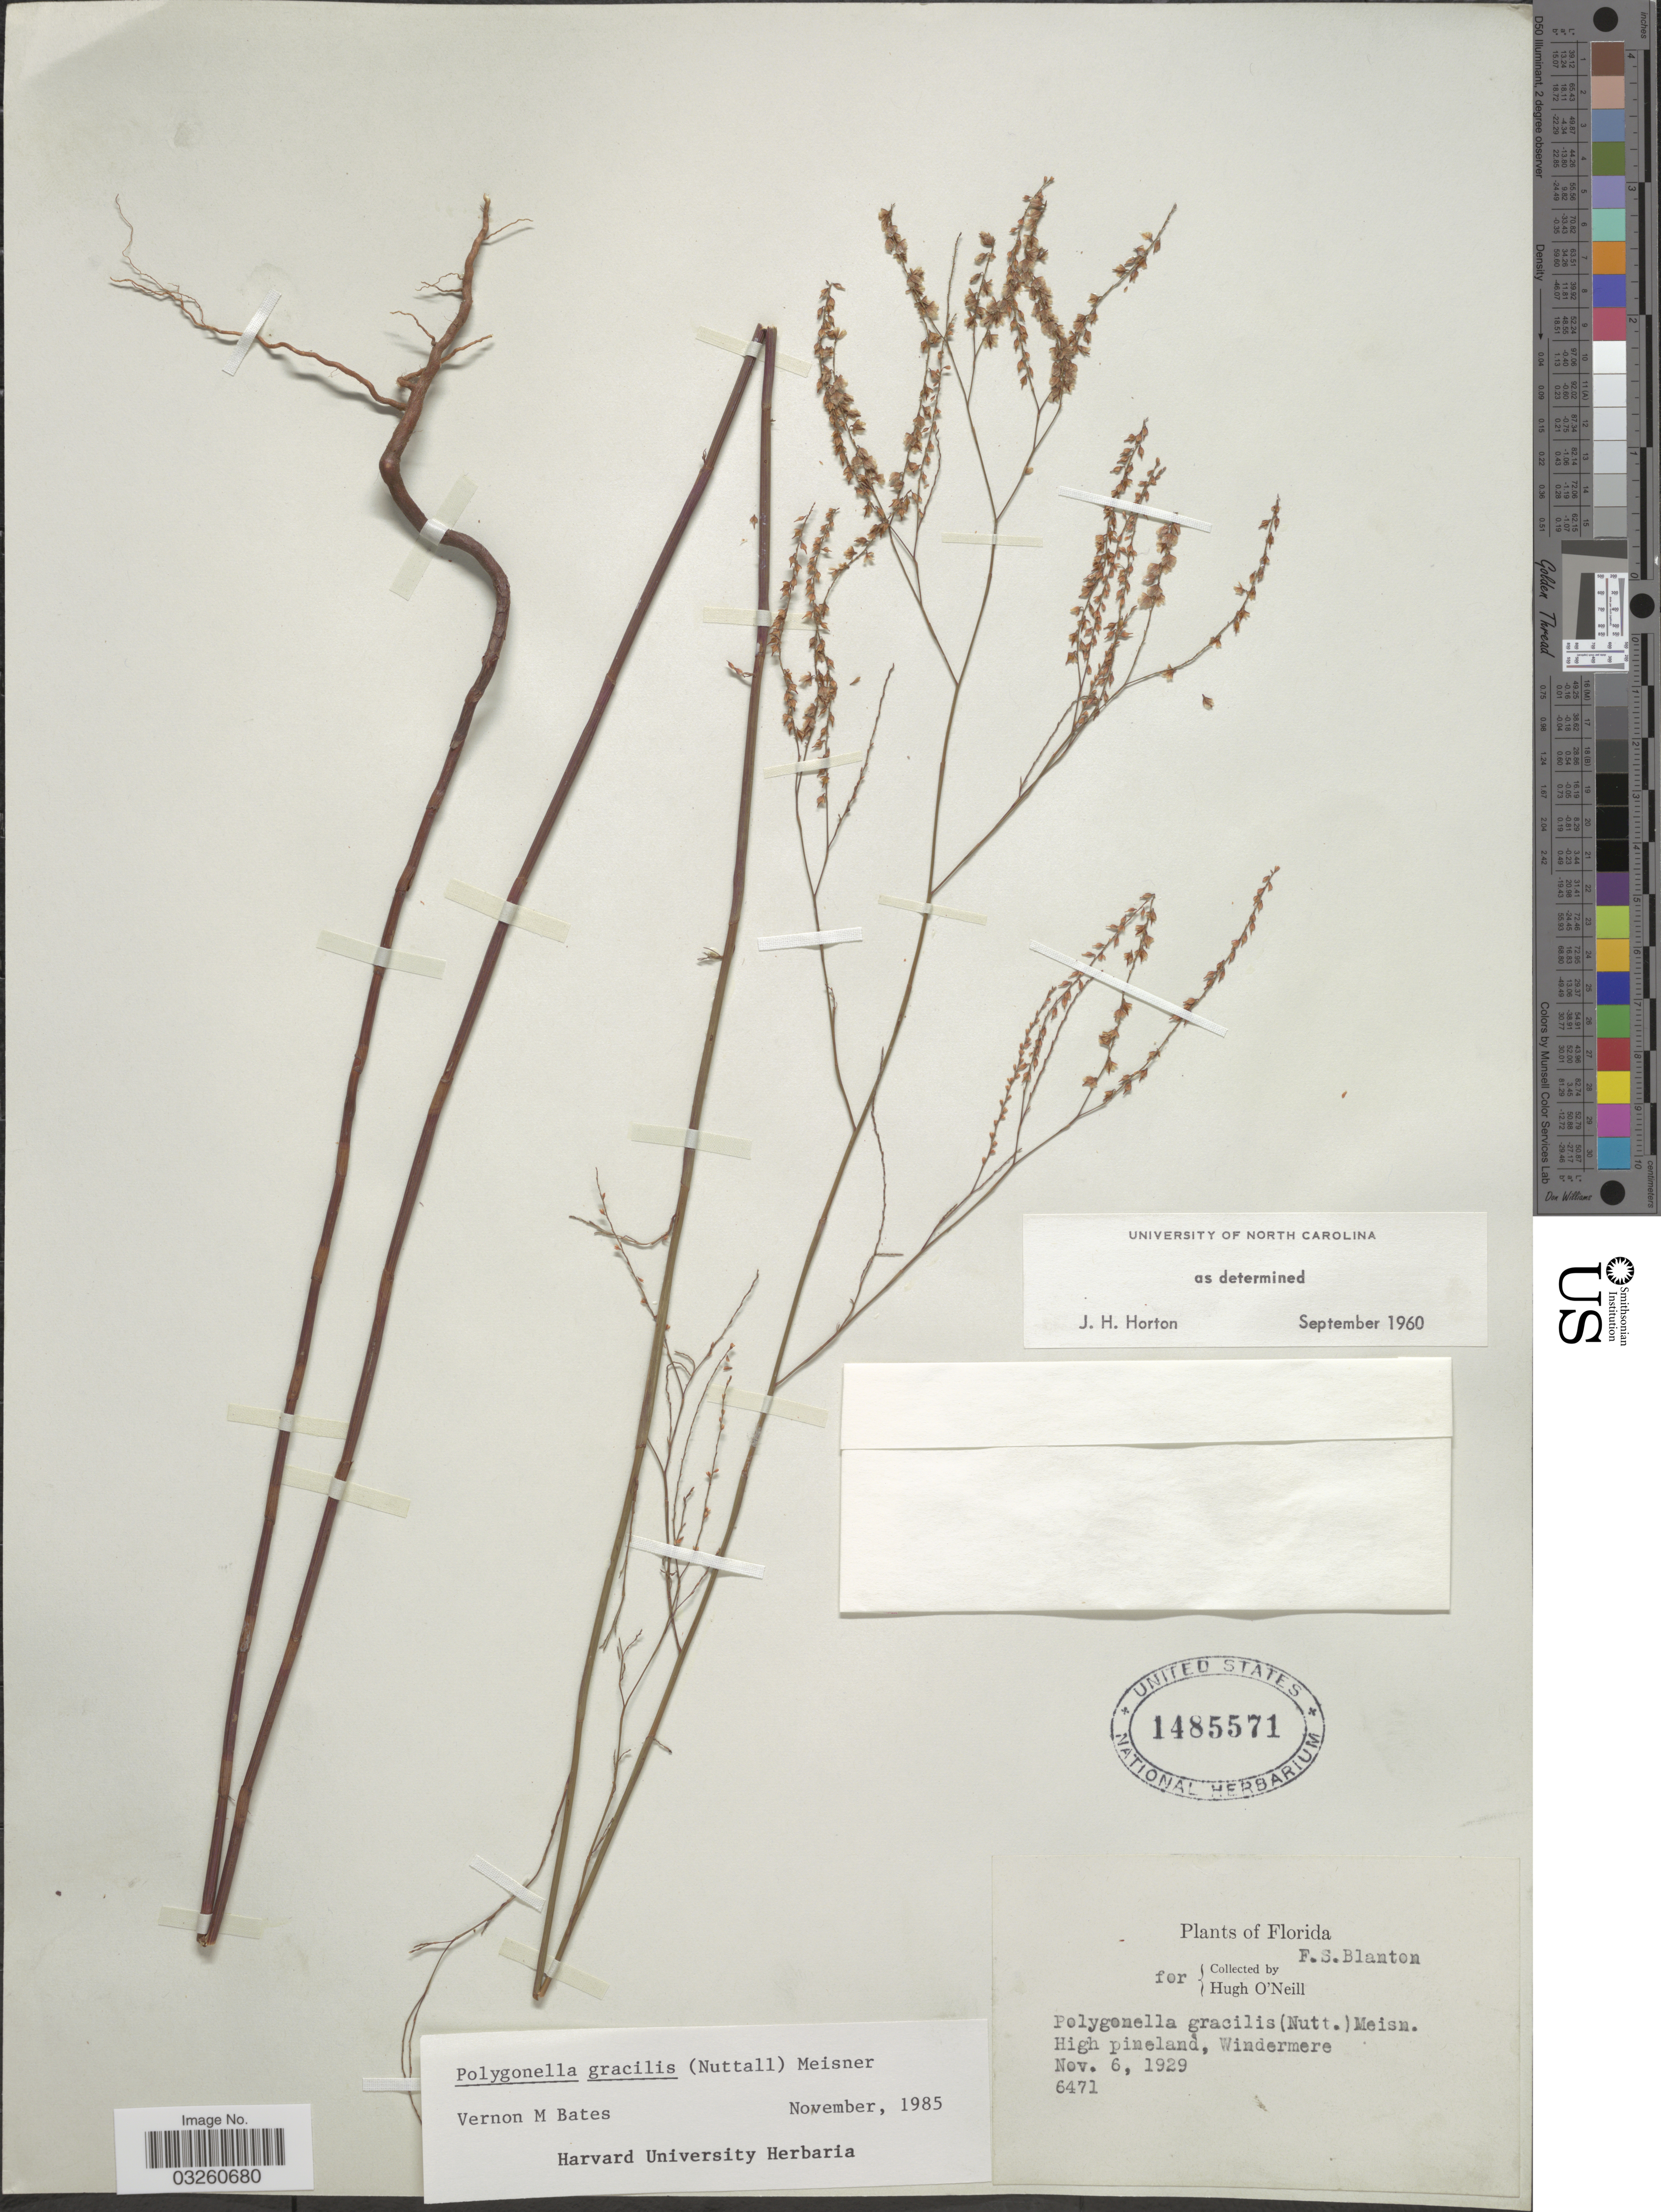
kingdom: Plantae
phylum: Tracheophyta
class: Magnoliopsida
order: Caryophyllales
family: Polygonaceae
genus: Polygonella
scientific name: Polygonella gracilis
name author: (Nutt.) Meisn.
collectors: F. S. Blanton & H. O'Neill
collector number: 6471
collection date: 1929-11-06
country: United States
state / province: Florida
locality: High pineland, Windermere.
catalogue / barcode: US 1485571